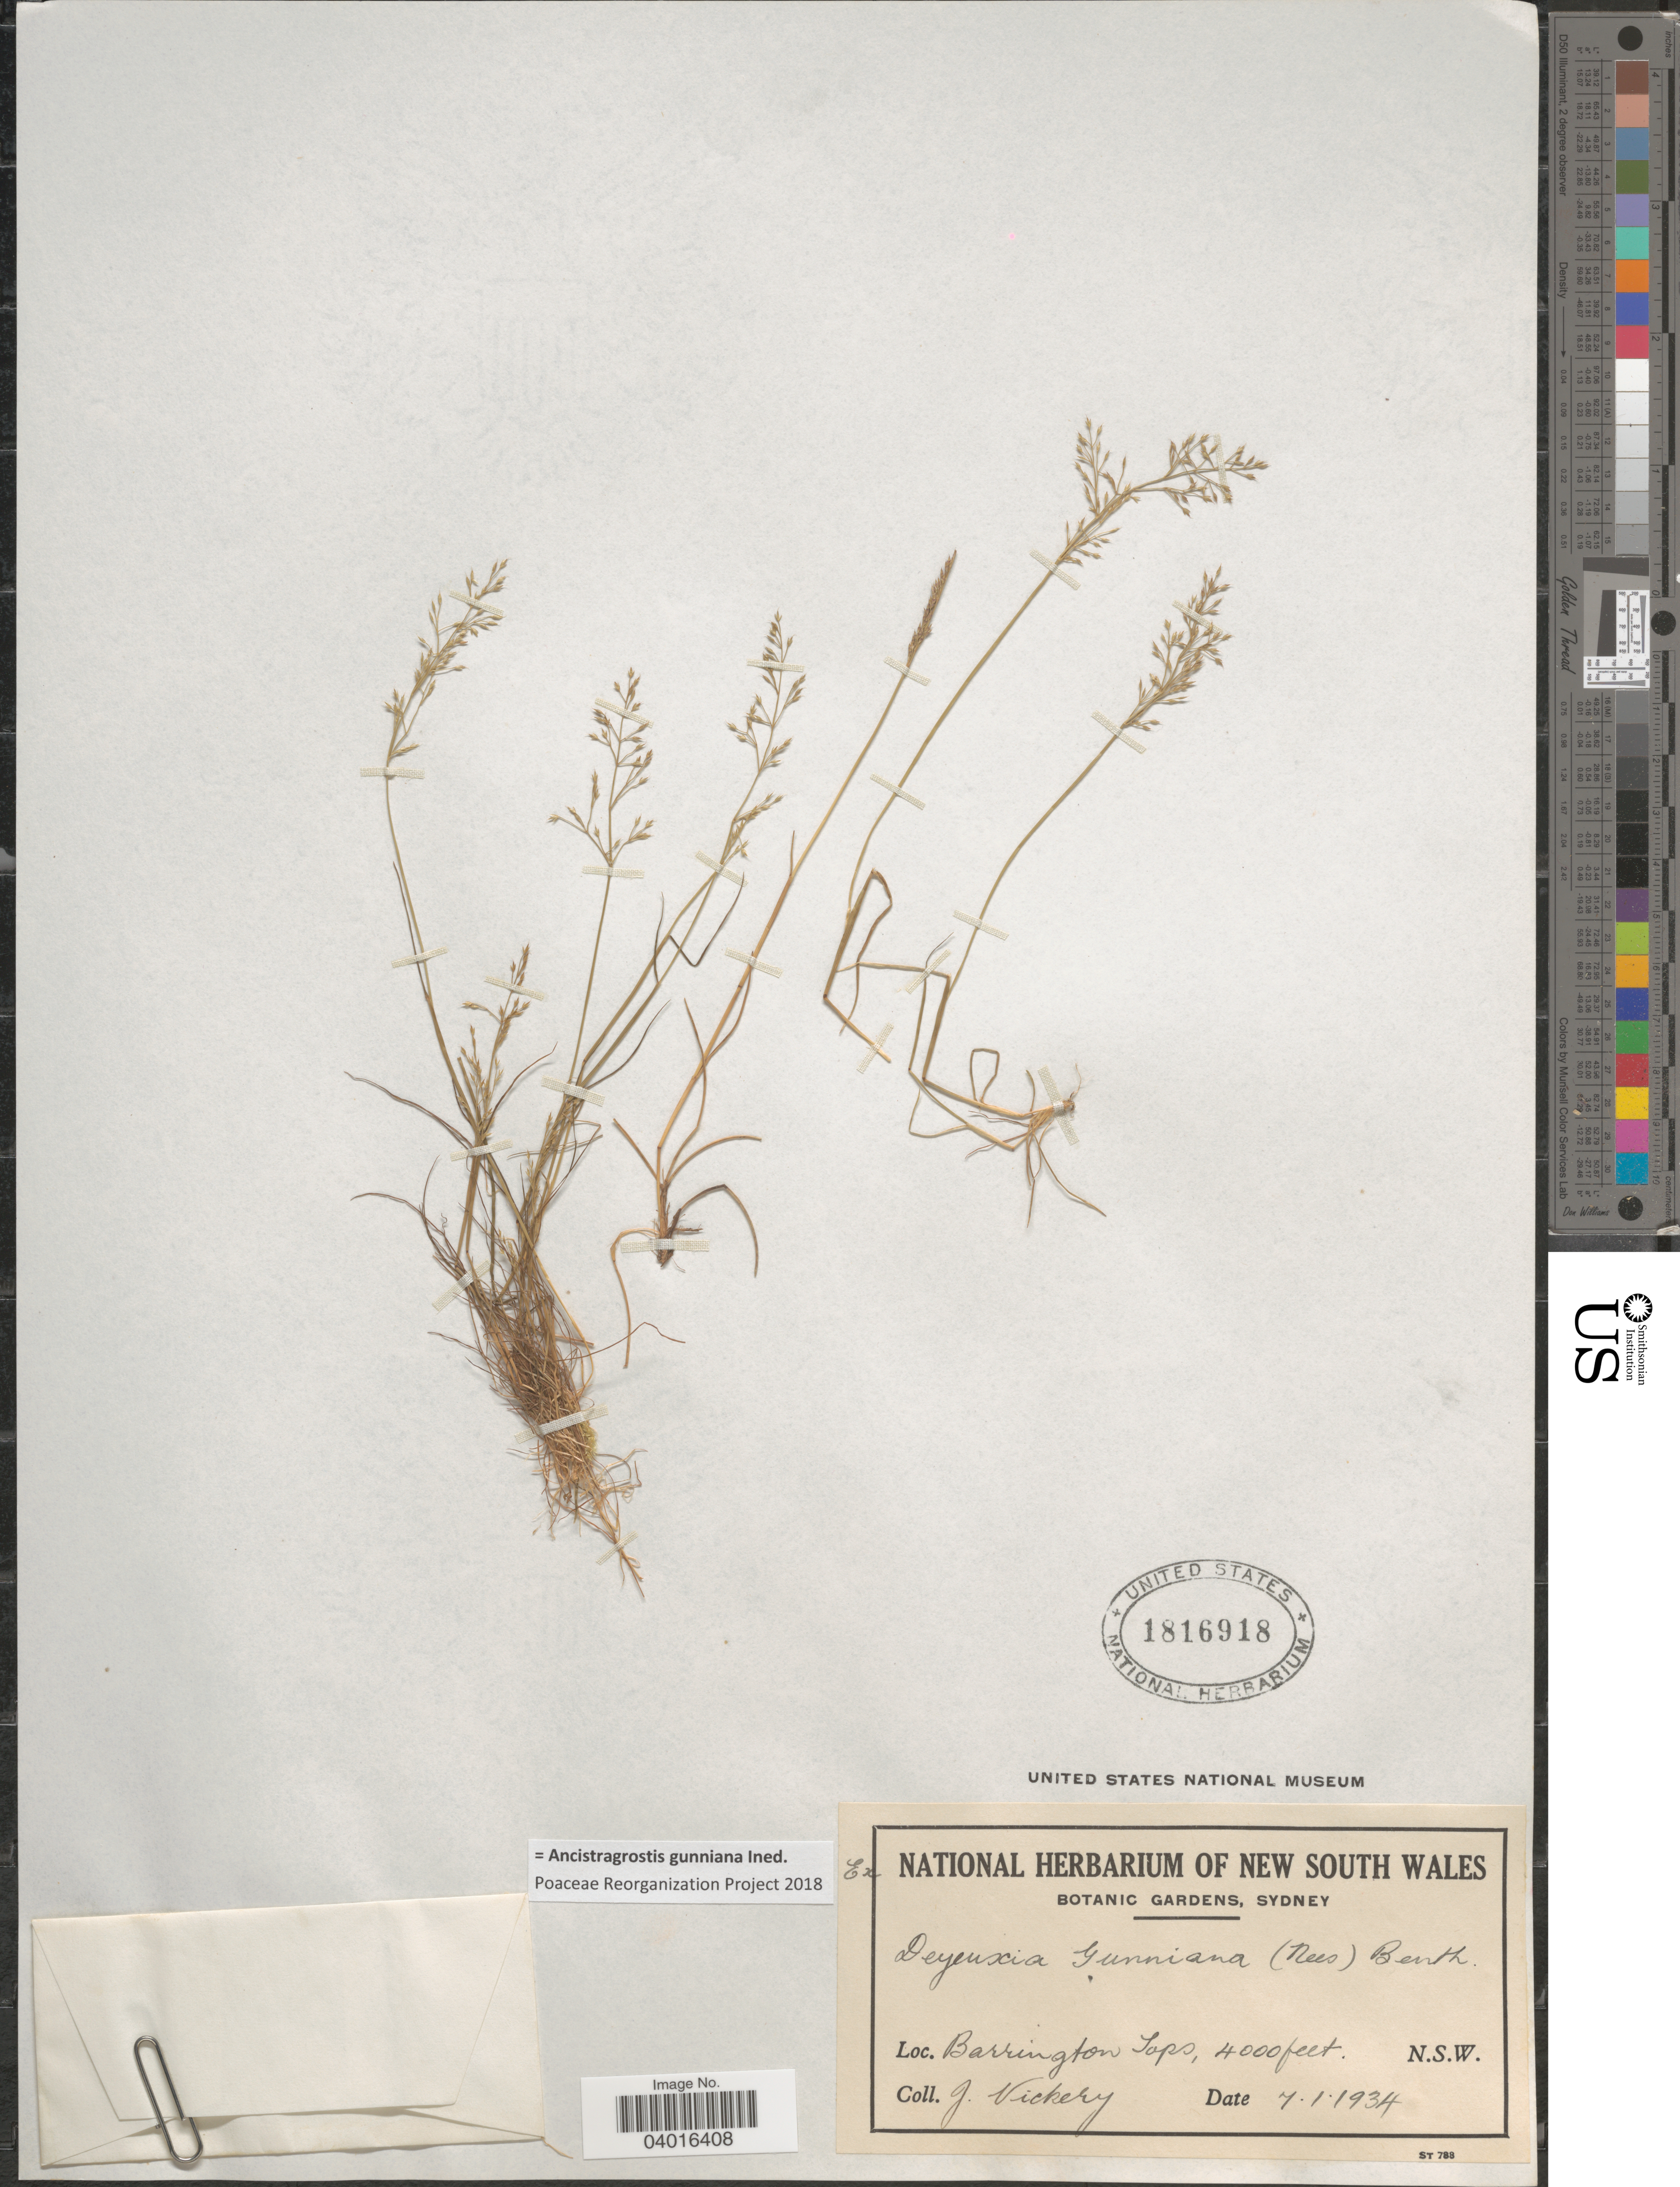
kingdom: Plantae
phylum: Tracheophyta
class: Liliopsida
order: Poales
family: Poaceae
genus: Ancistragrostis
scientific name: Ancistragrostis gunniana ined.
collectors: J. Vickery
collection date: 1934-01-07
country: Australia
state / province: New South Wales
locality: Barrington Taps.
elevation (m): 1219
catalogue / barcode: US 1816918